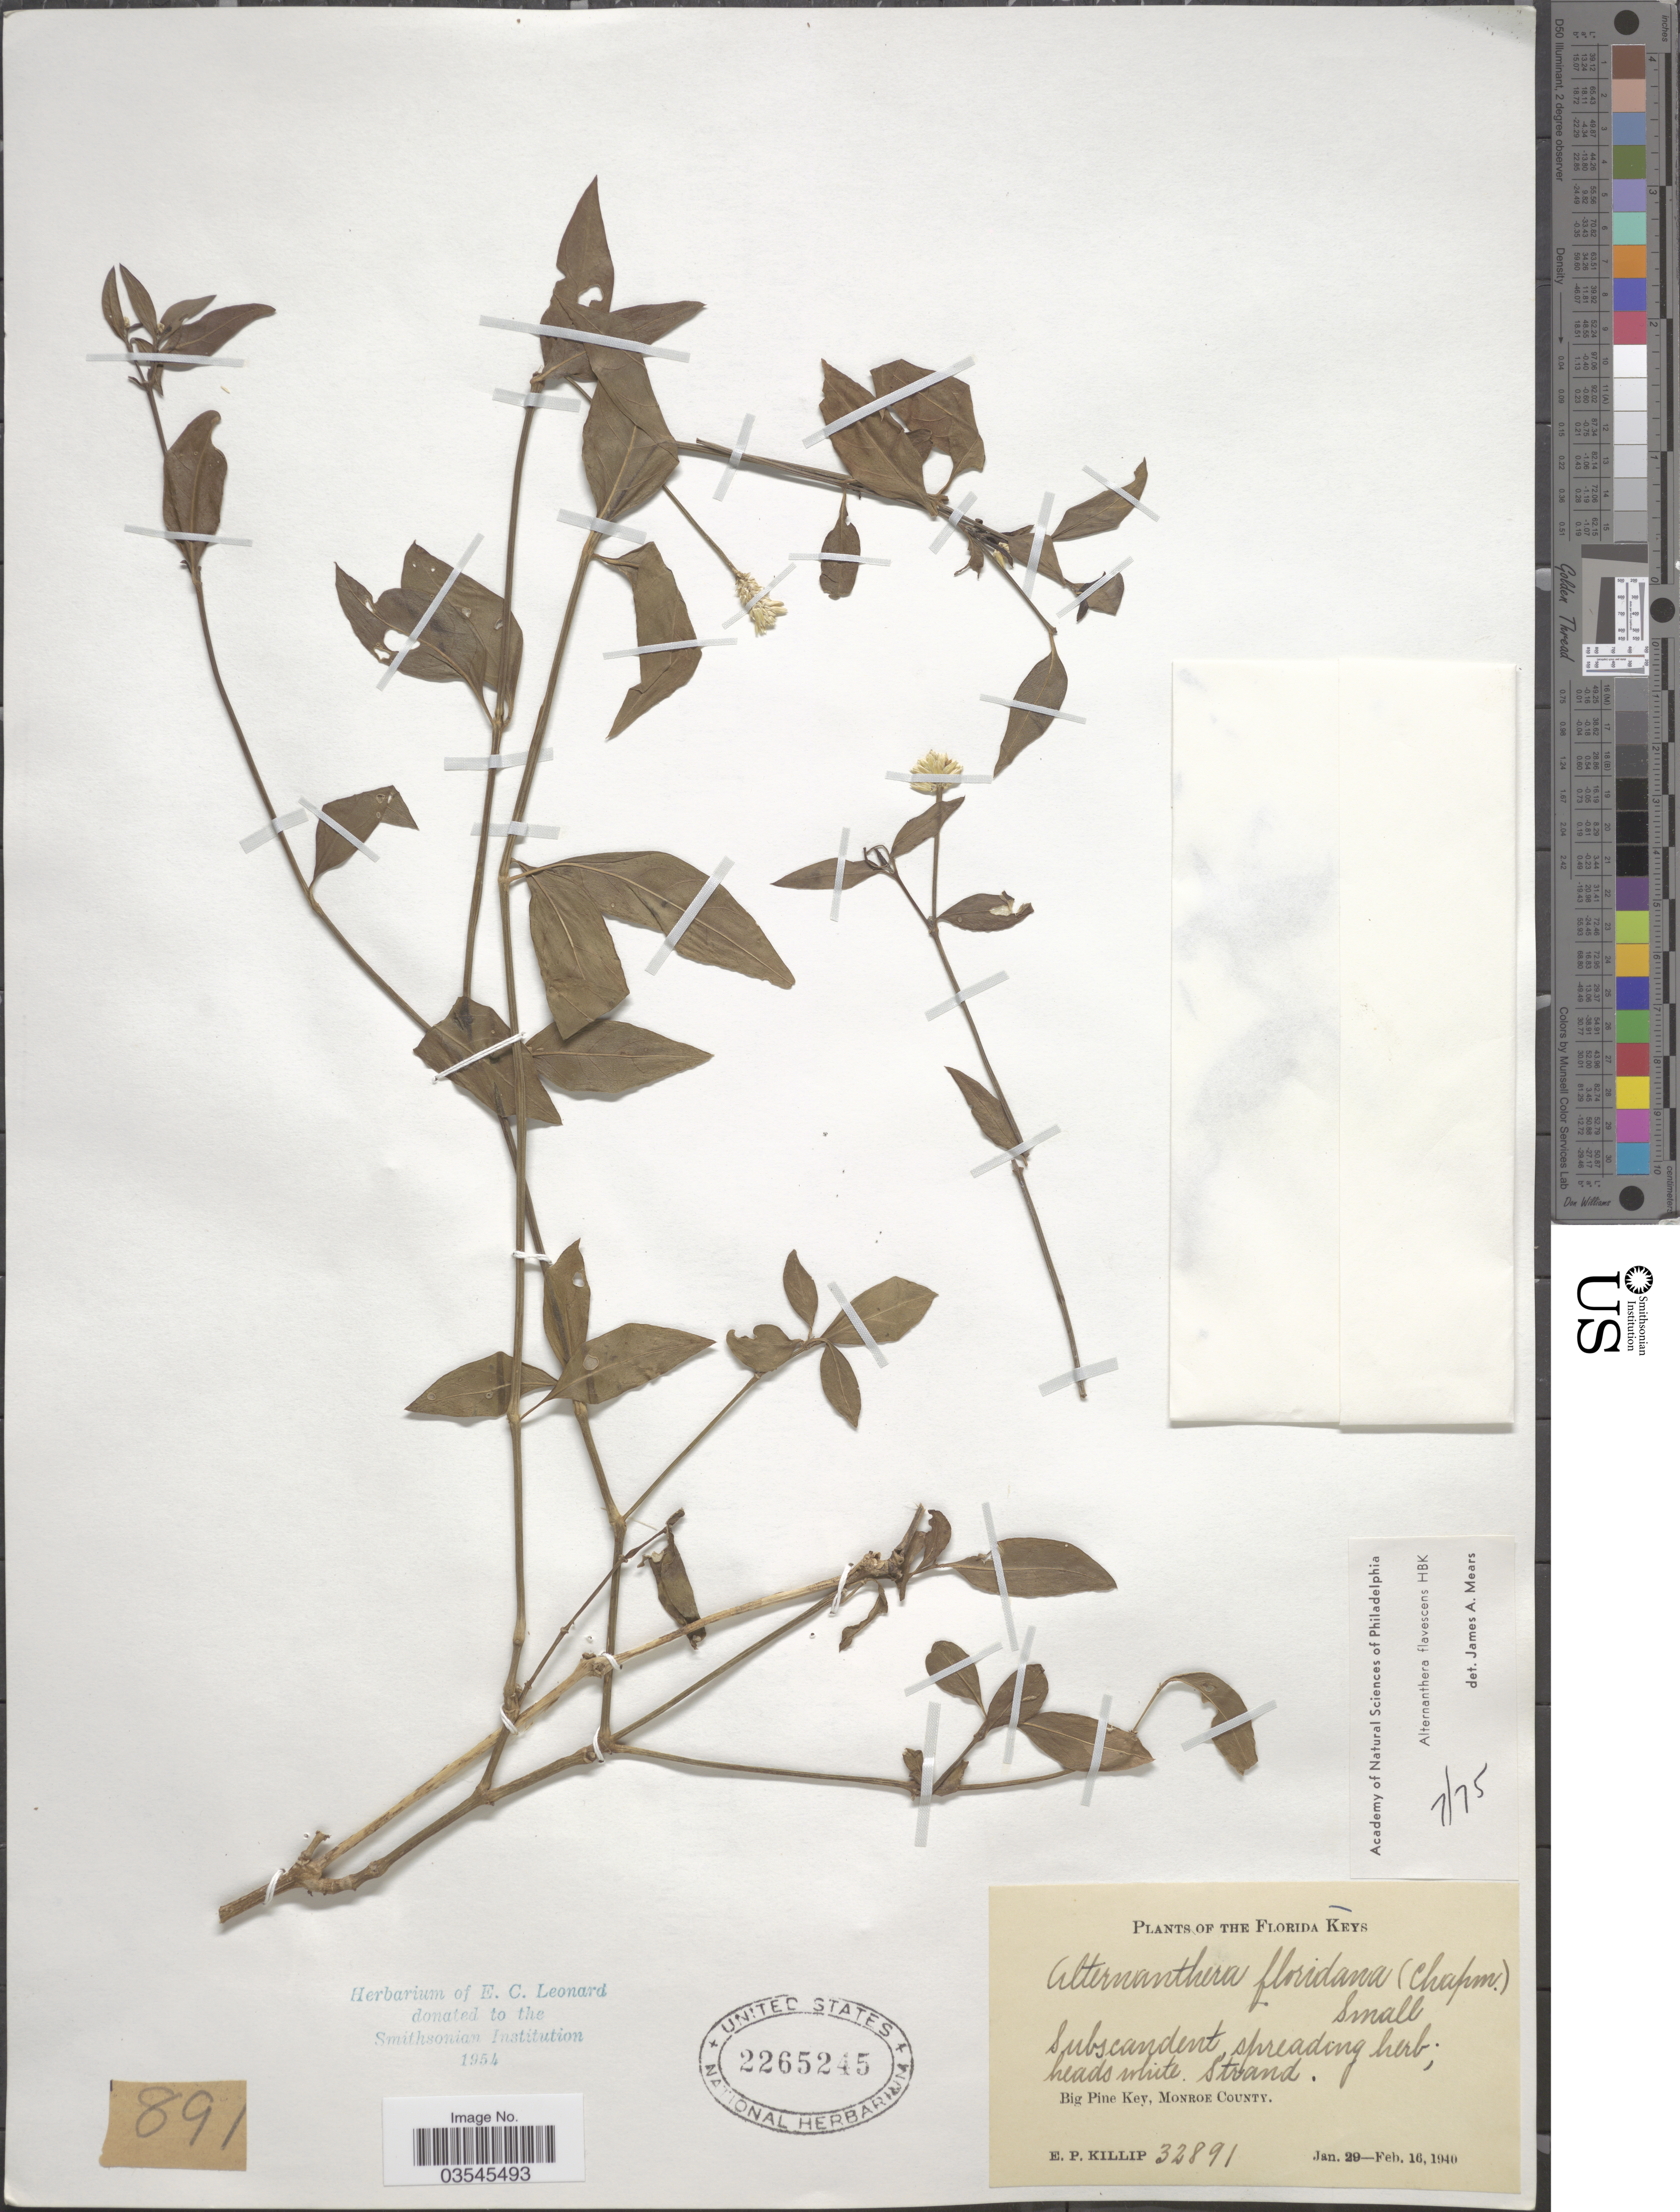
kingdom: Plantae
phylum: Tracheophyta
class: Magnoliopsida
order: Caryophyllales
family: Amaranthaceae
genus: Alternanthera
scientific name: Alternanthera flavescens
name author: Kunth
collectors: E. P. Killip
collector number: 32891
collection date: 1940-01-29/1940-02-16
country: United States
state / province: Florida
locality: The Florida Keys. Big Pine Key, Monroe County.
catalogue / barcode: US 2265245